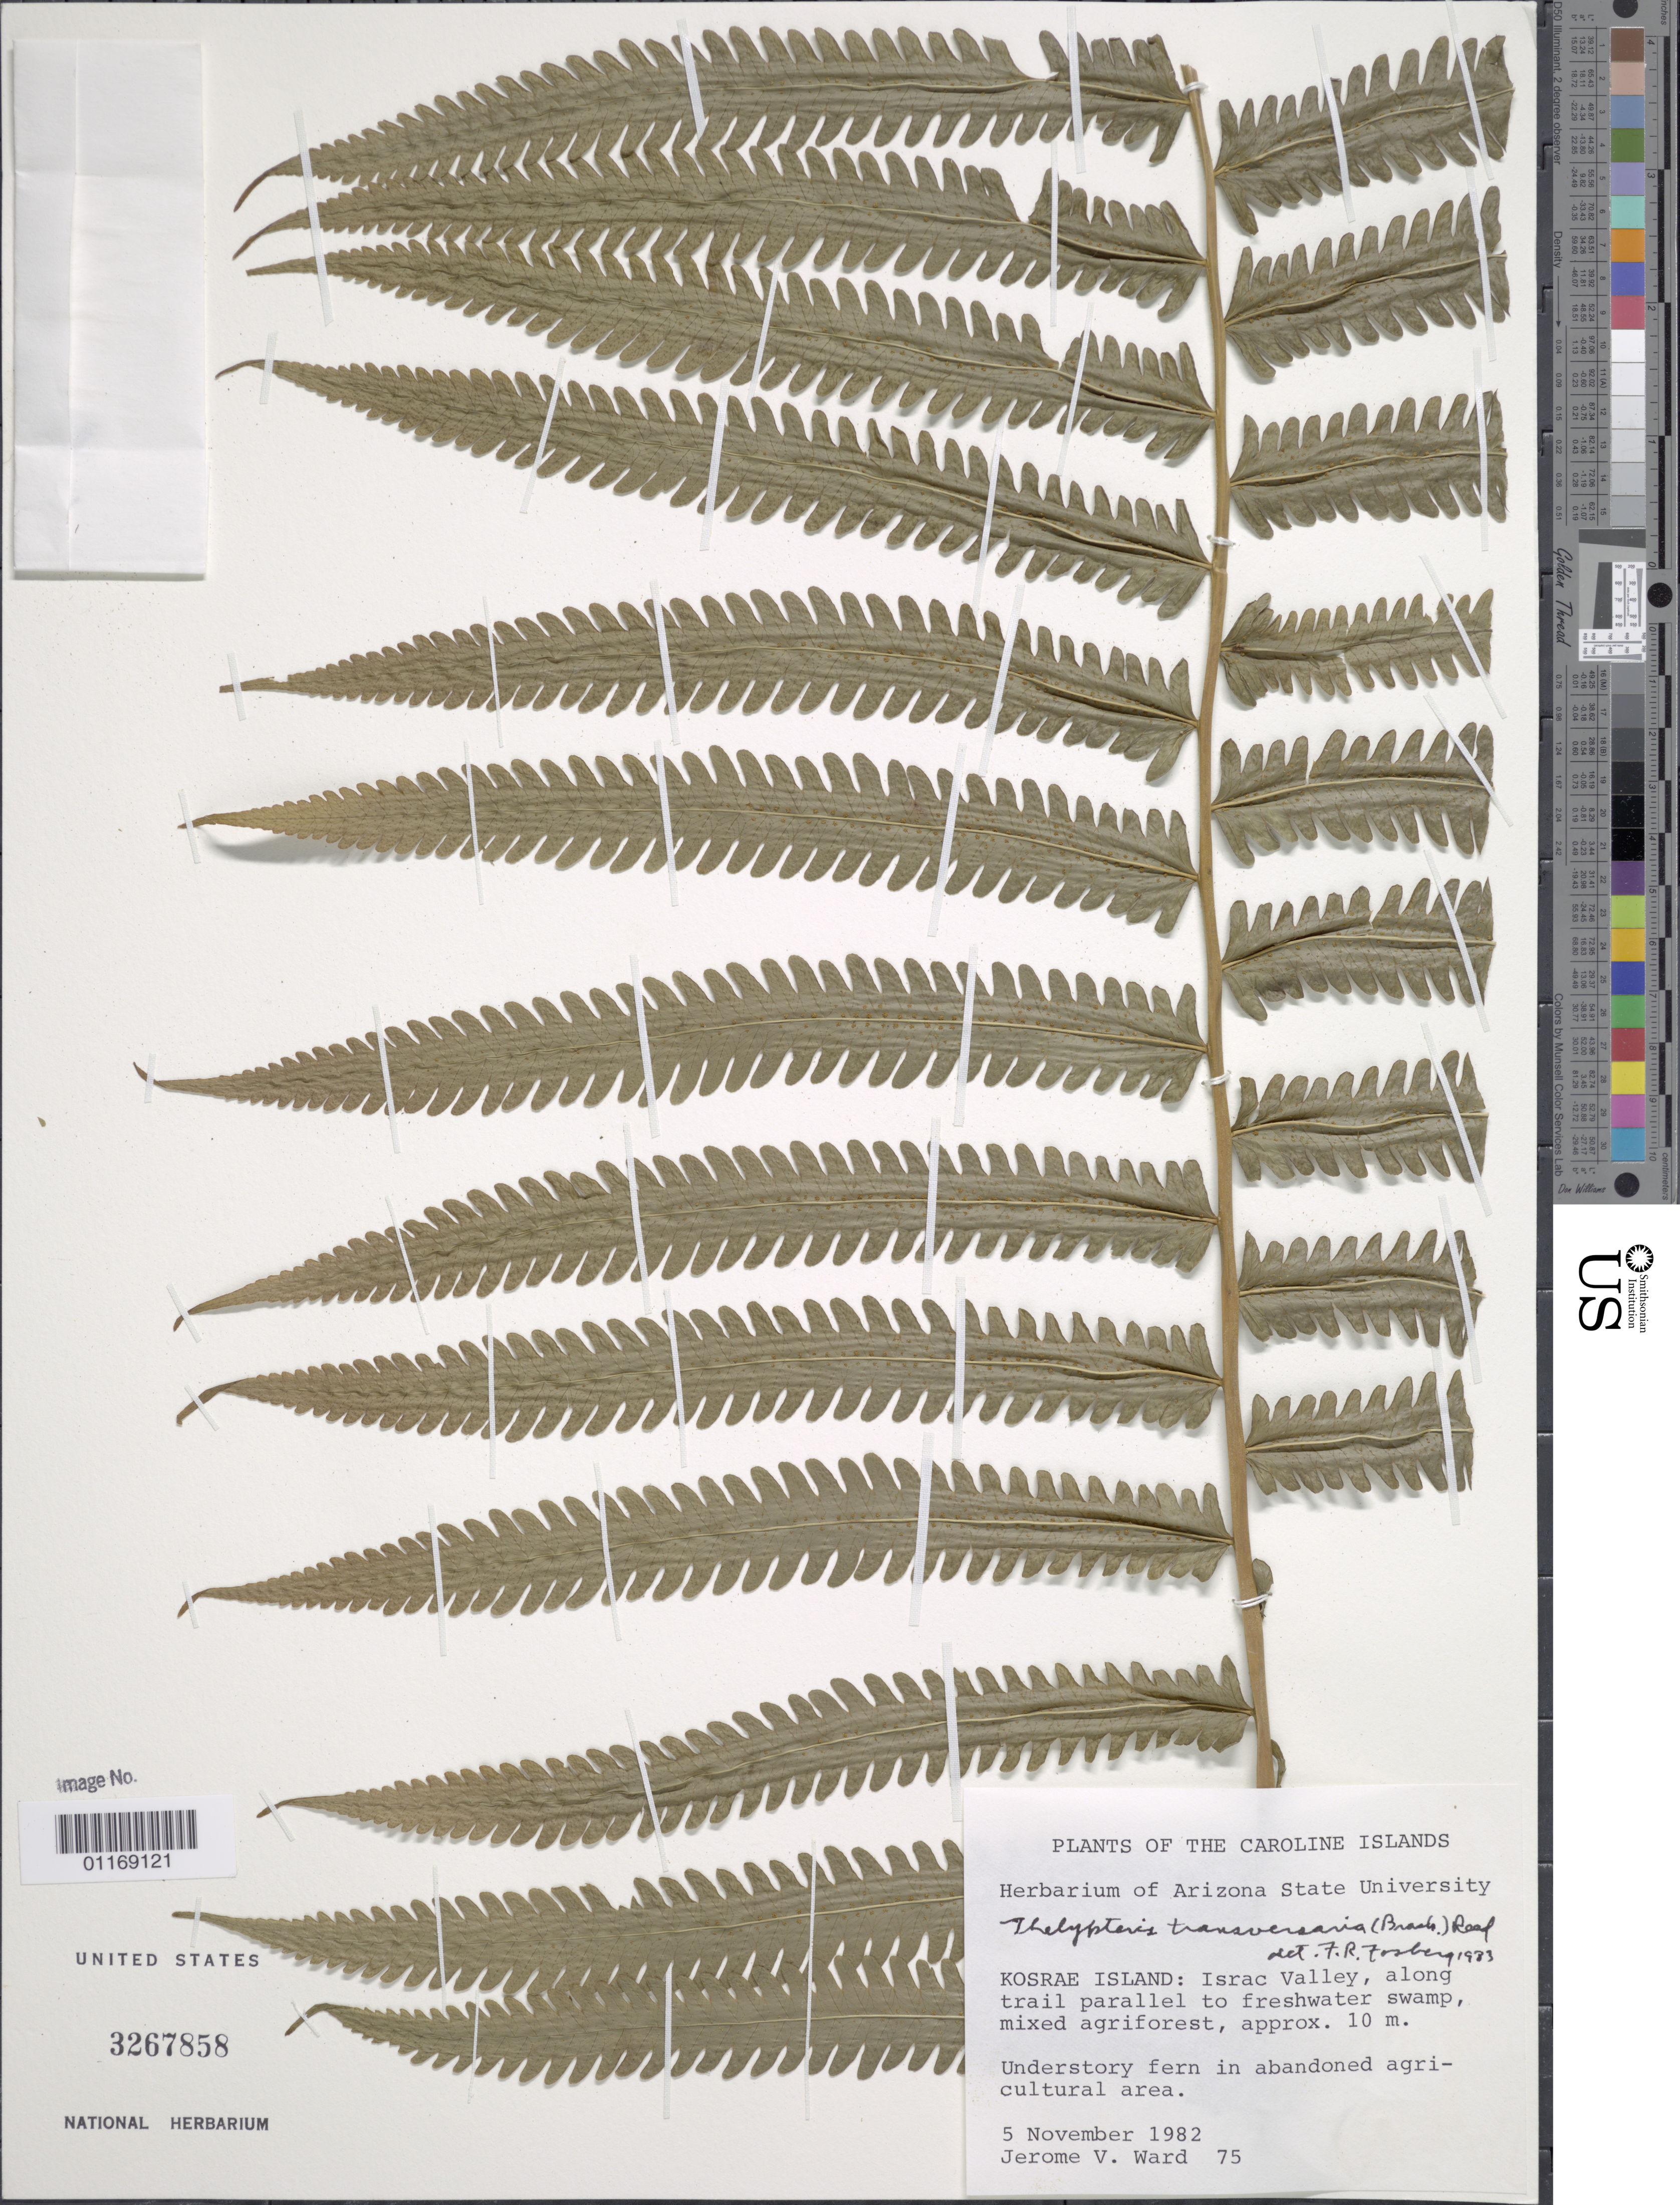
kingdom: Plantae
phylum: Tracheophyta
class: Polypodiopsida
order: Polypodiales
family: Thelypteridaceae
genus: Pneumatopteris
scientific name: Pneumatopteris transversaria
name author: (Brack.) Holttum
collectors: J. V. Ward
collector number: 75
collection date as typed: Nov 1982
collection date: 1982-11-05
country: Micronesia, Federated States of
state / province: Kosrae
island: Kosrae [Kusaie]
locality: Israc valley, along trail parallel to freshwater swamp.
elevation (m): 10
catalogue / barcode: US 3267858